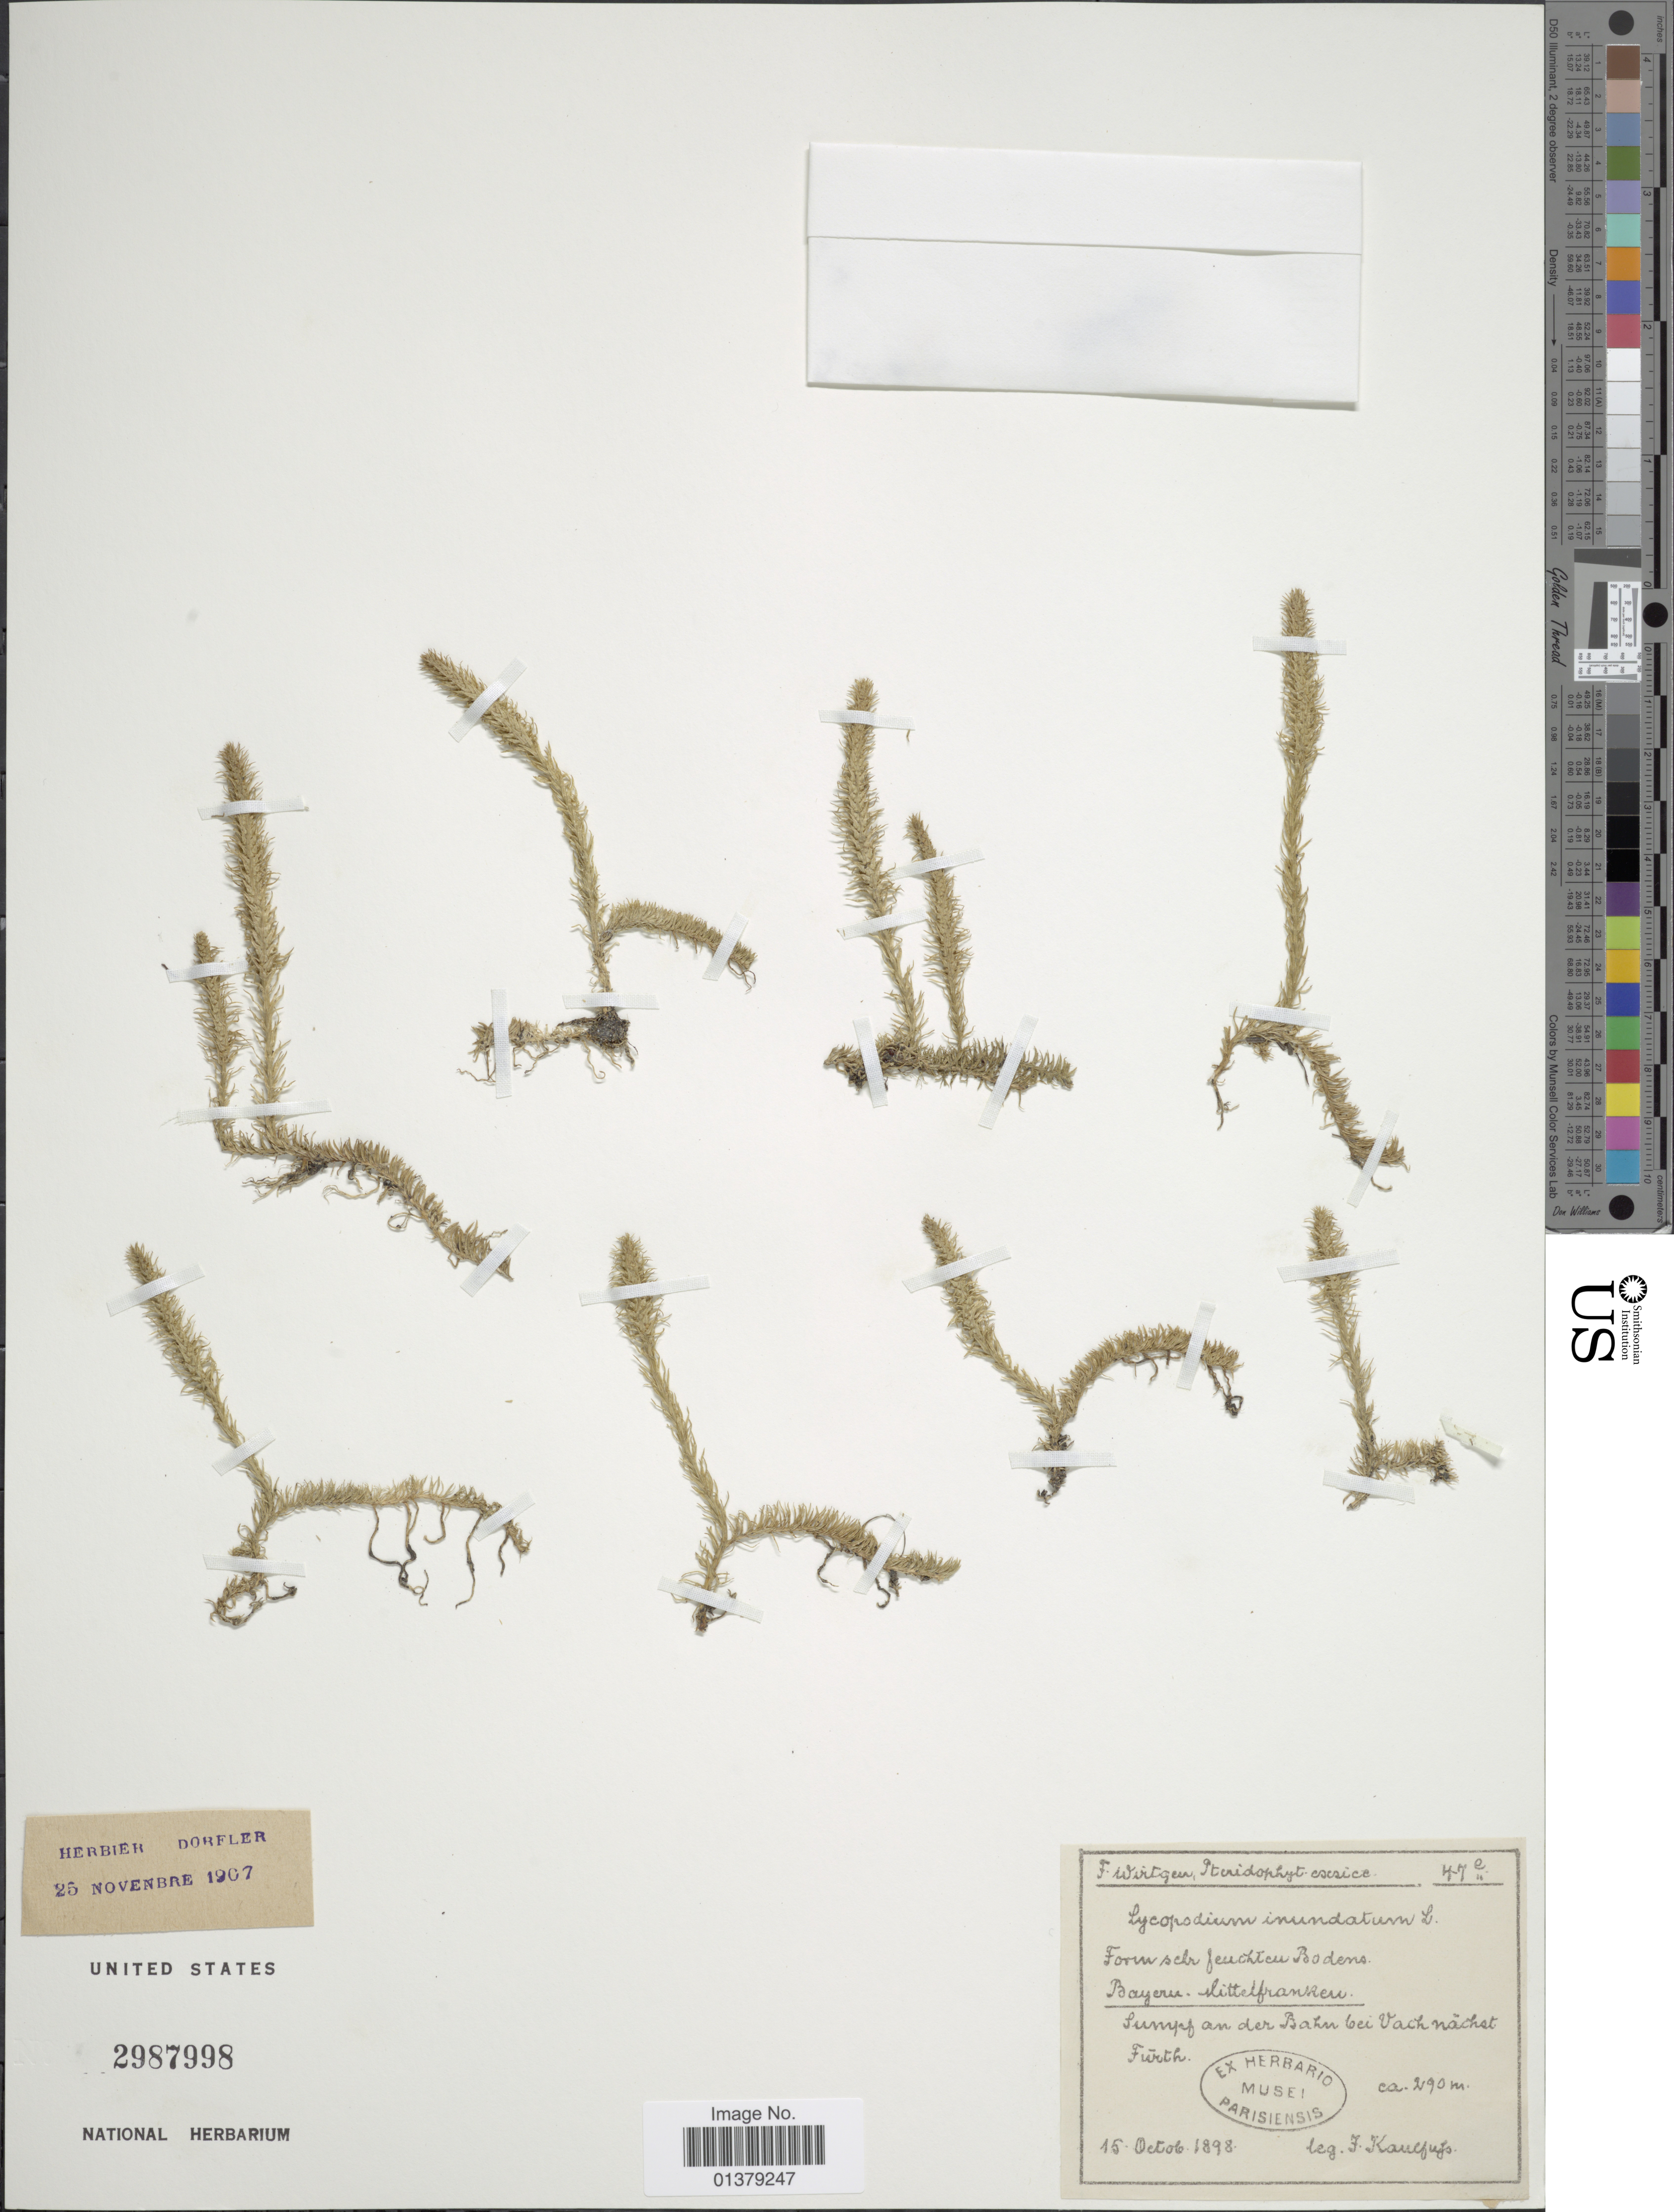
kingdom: Plantae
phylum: Tracheophyta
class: Lycopodiopsida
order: Lycopodiales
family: Lycopodiaceae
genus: Lycopodiella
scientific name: Lycopodiella inundata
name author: (L.) Holub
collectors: J. S. Kaulfuss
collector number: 47e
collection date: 1898-10-15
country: Germany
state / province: Bayern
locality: Mittelfranken Sumpf an der Bahn bei Vach nächst Fürth [interpreted]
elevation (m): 290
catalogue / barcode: US 2987998